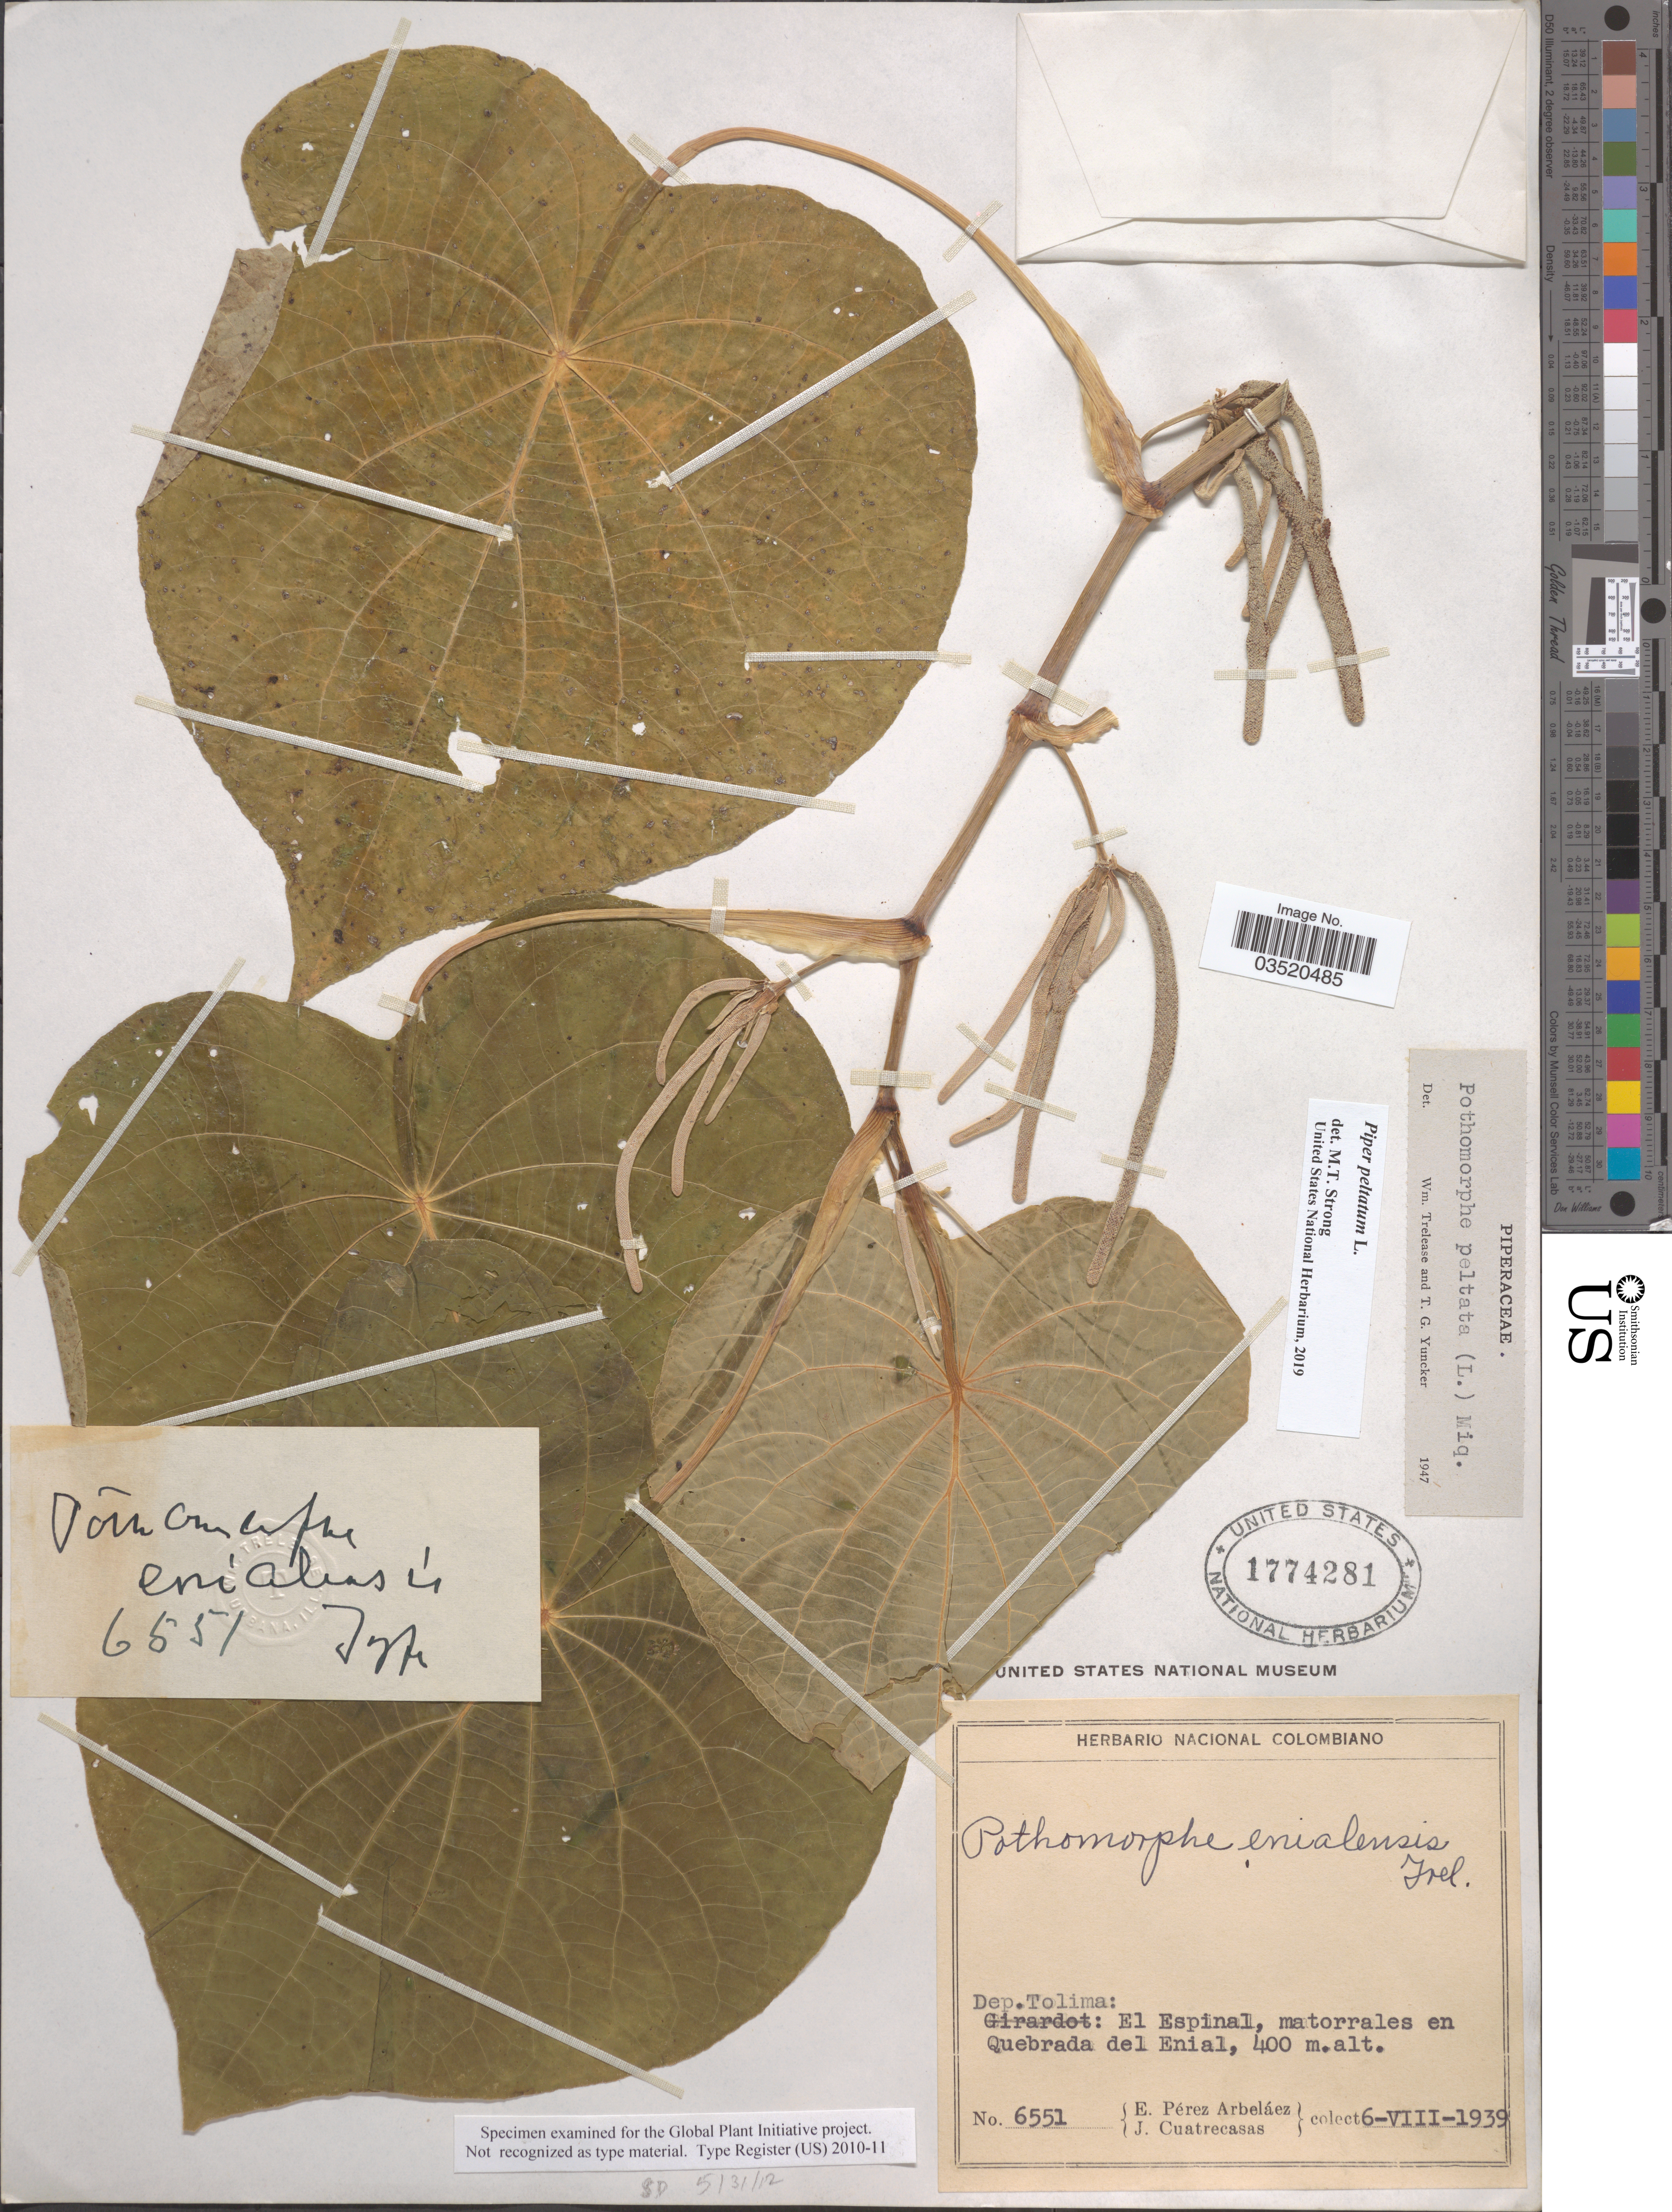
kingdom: Plantae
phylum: Tracheophyta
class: Magnoliopsida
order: Piperales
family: Piperaceae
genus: Piper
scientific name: Piper peltatum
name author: L.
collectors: E. Pérez Arbeláez & J. Cuatrecasas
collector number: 6551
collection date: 1939-08-06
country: Colombia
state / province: Tolima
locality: Dep.Tolima: El Espinal, matorrales en Quebrada del Enial.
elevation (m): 400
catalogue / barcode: US 1774281